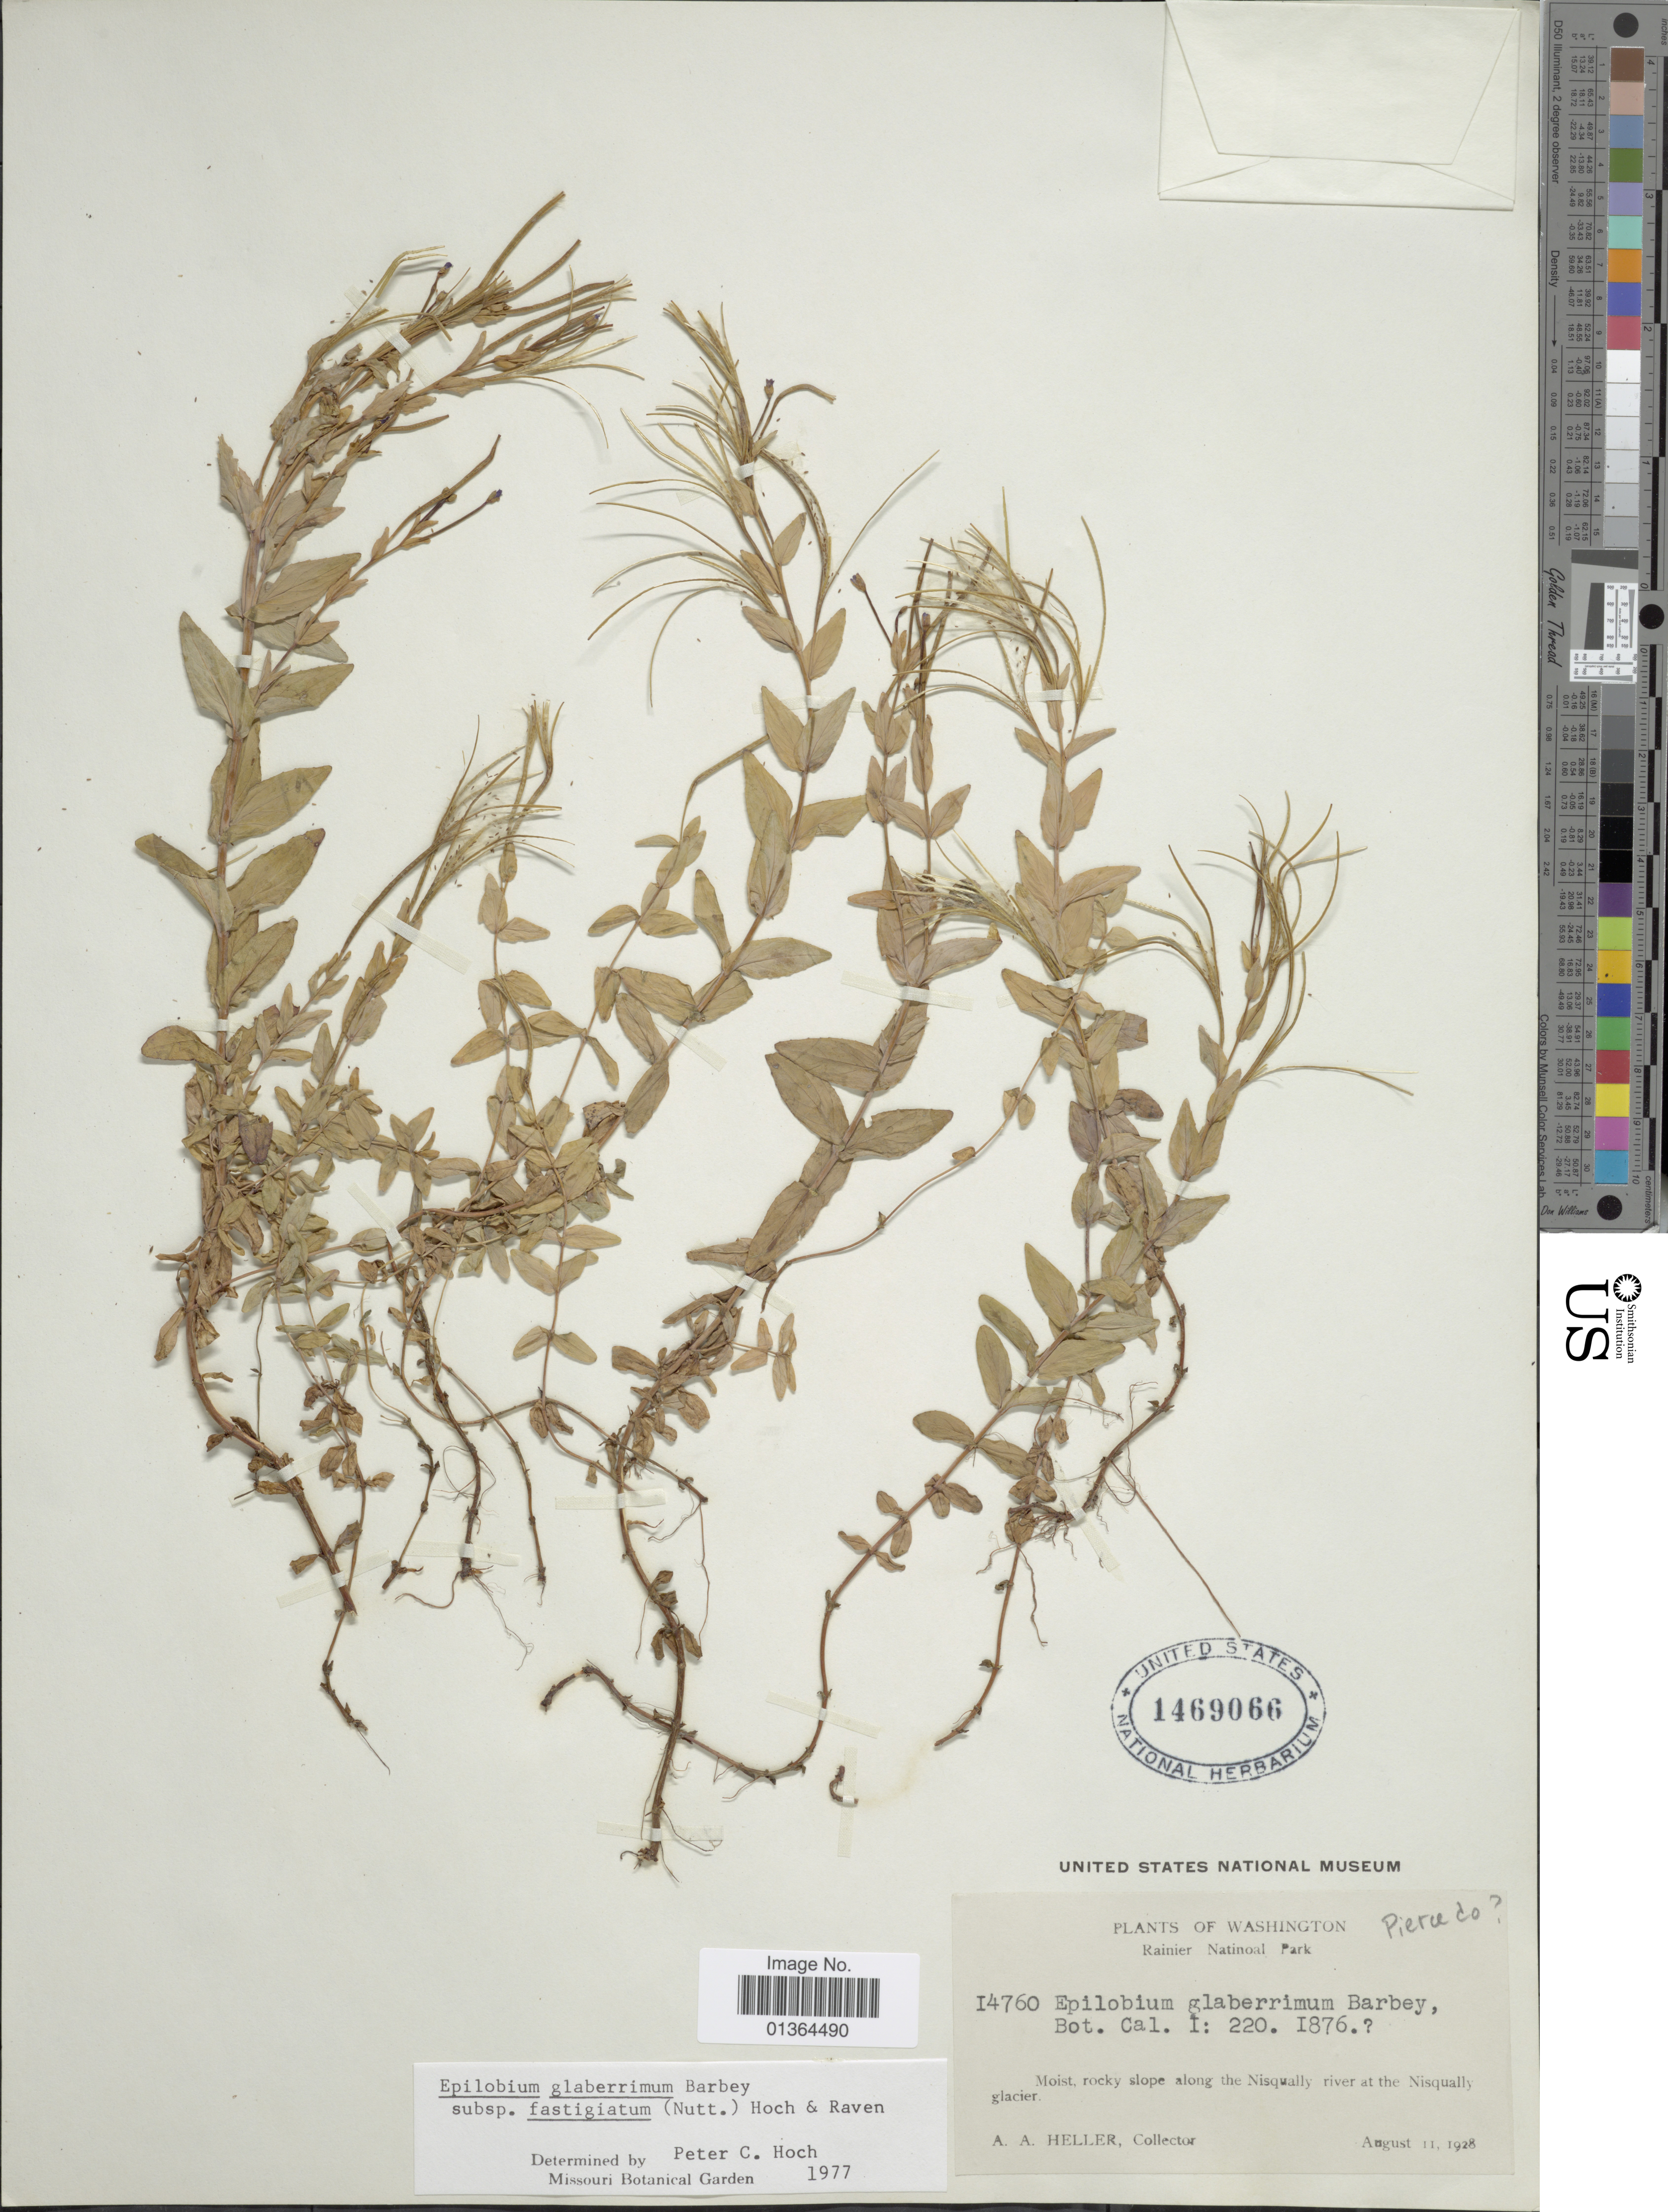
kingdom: Plantae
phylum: Tracheophyta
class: Magnoliopsida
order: Myrtales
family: Onagraceae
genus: Epilobium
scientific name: Epilobium glaberrimum subsp. fastigiatum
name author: (Nutt.) Hoch & P.H. Raven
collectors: A. A. Heller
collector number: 14760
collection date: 1928-08-11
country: United States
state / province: Washington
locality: Rainier National Park, along the Nisqually river at the Nisqually glacier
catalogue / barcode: US 1469066